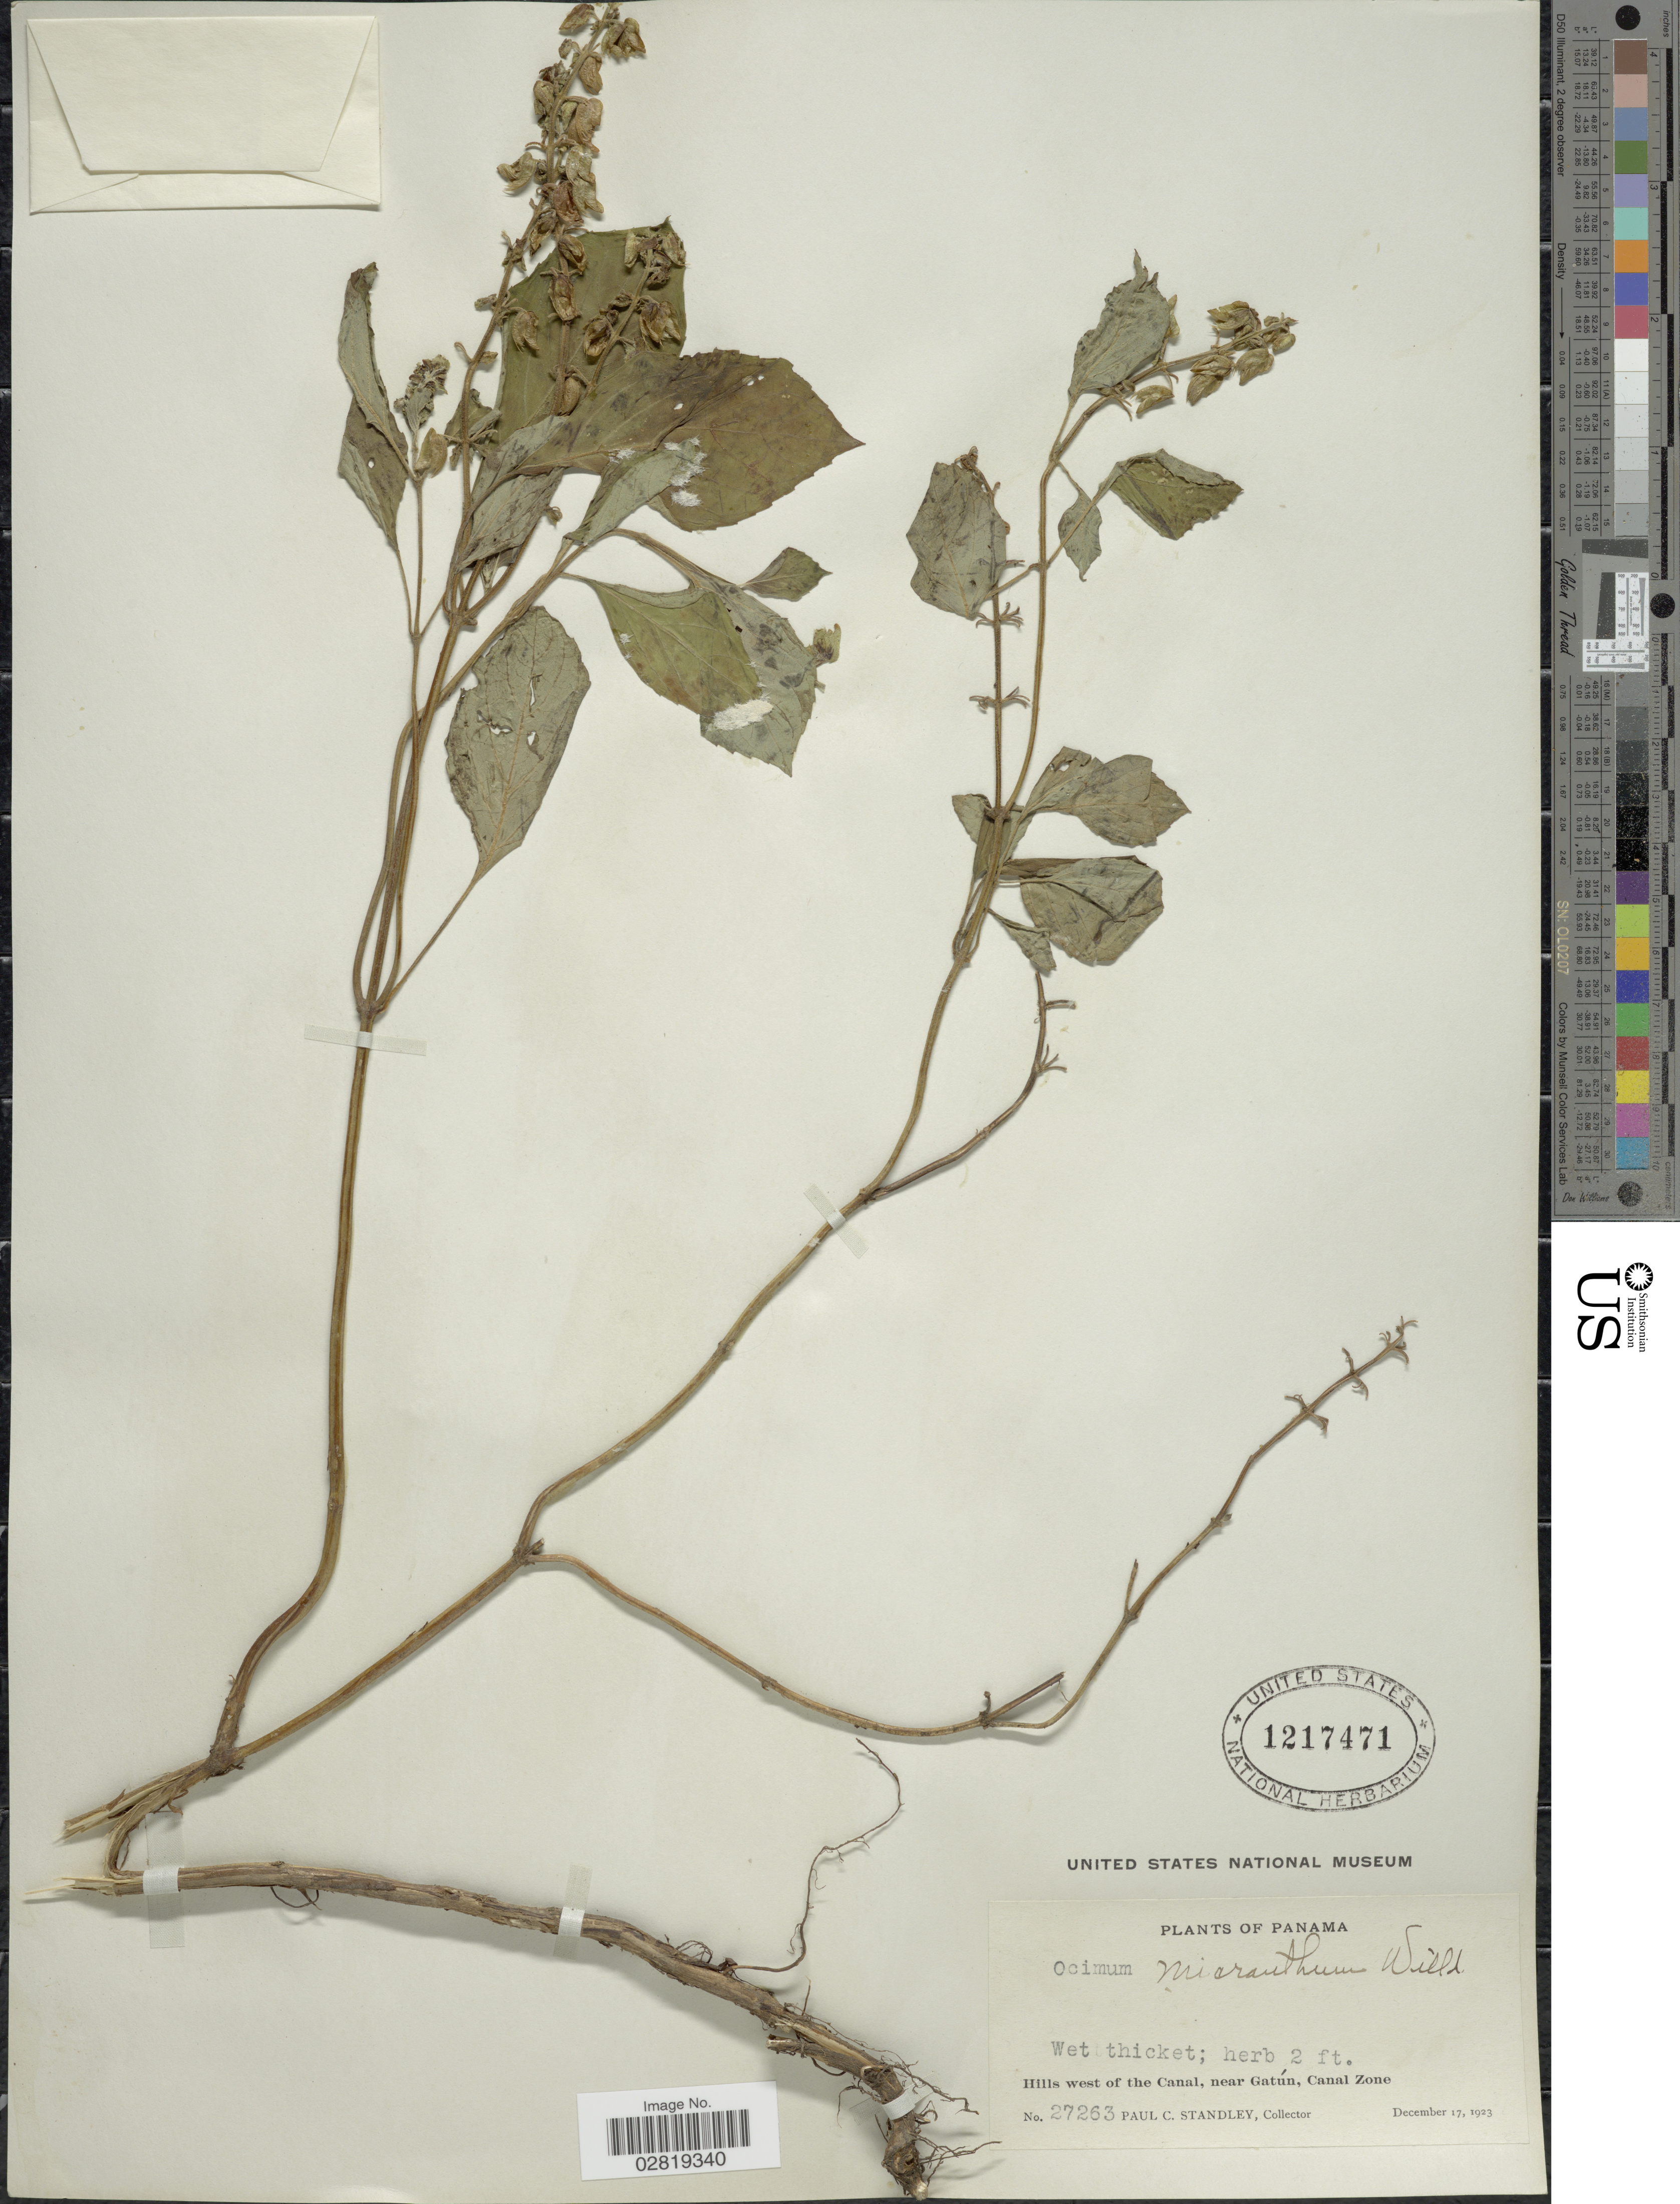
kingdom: Plantae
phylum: Tracheophyta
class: Magnoliopsida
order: Lamiales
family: Lamiaceae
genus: Ocimum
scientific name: Ocimum campechianum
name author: Mill.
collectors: P. C. Standley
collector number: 27263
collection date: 1923-12-17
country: Panama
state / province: Colón / Panamá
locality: Hills west of the Canal, near Gatún, Canal Zone.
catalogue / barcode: US 1217471